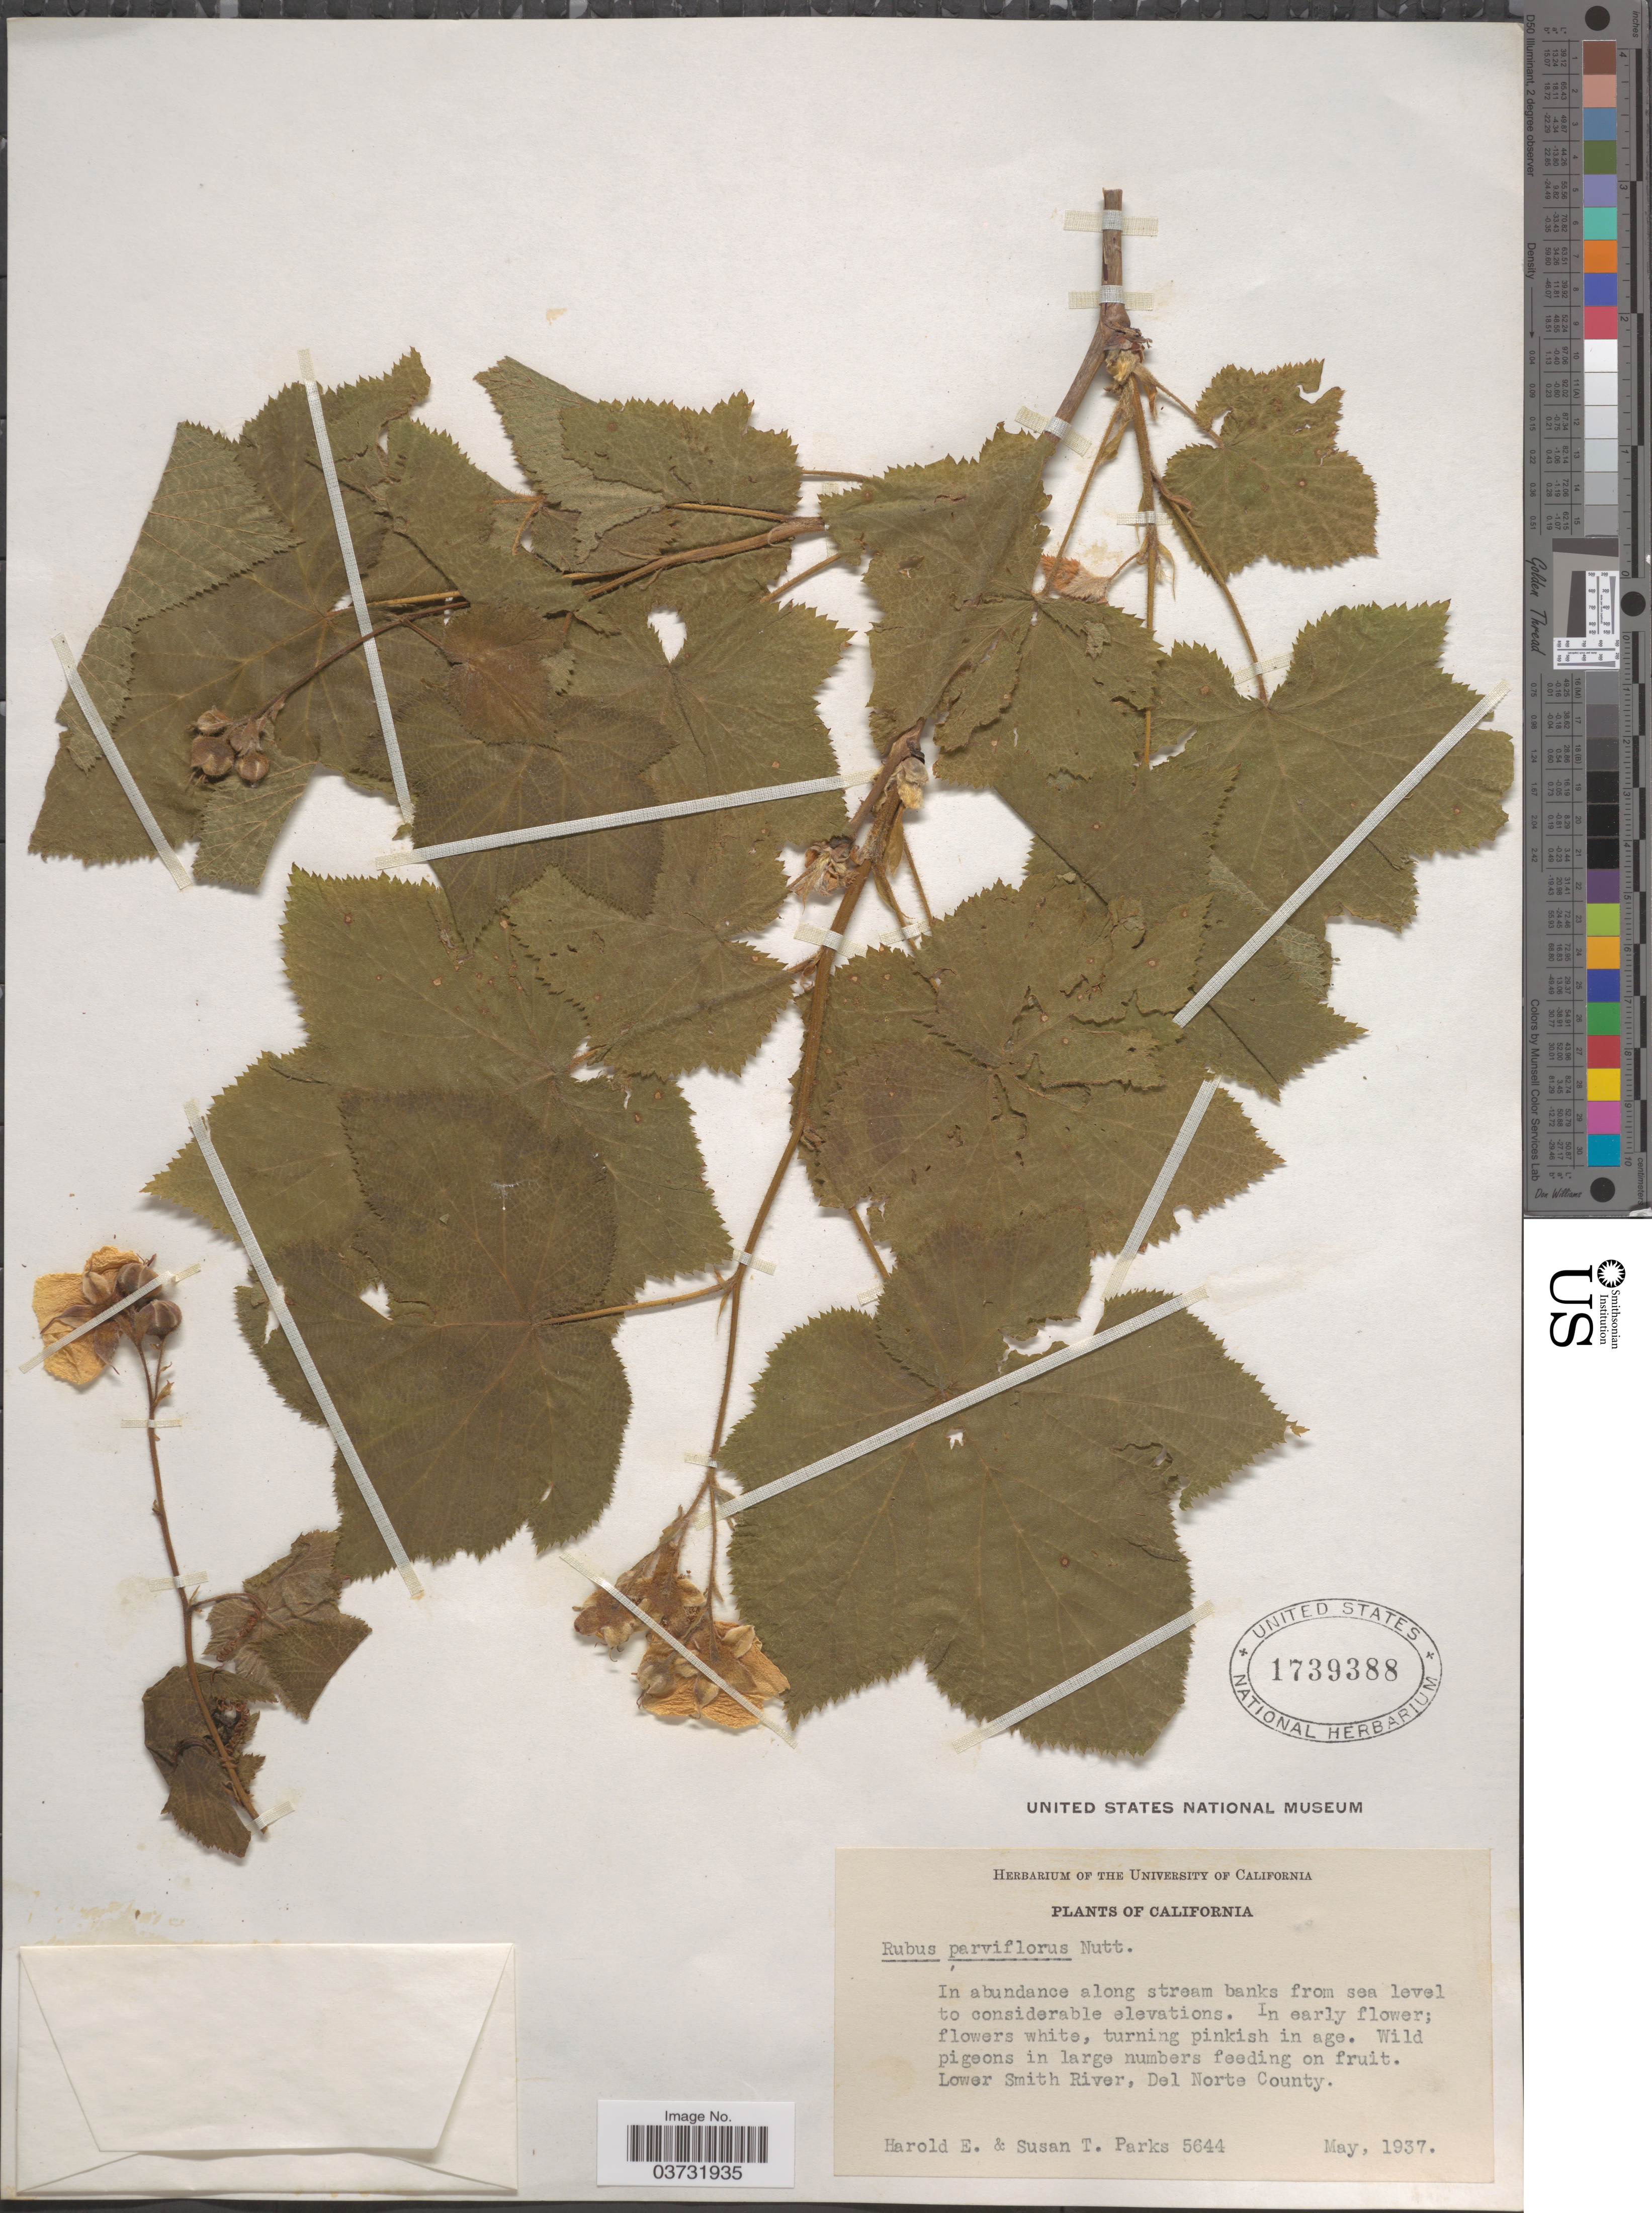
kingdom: Plantae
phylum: Tracheophyta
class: Magnoliopsida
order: Rosales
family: Rosaceae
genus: Rubus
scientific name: Rubus parviflorus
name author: Nutt.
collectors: H. E. Parks & S. Parks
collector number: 5644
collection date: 1937-05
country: United States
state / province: California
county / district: Del Norte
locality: Lower Smith River, Del Norte County.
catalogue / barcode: US 1739388